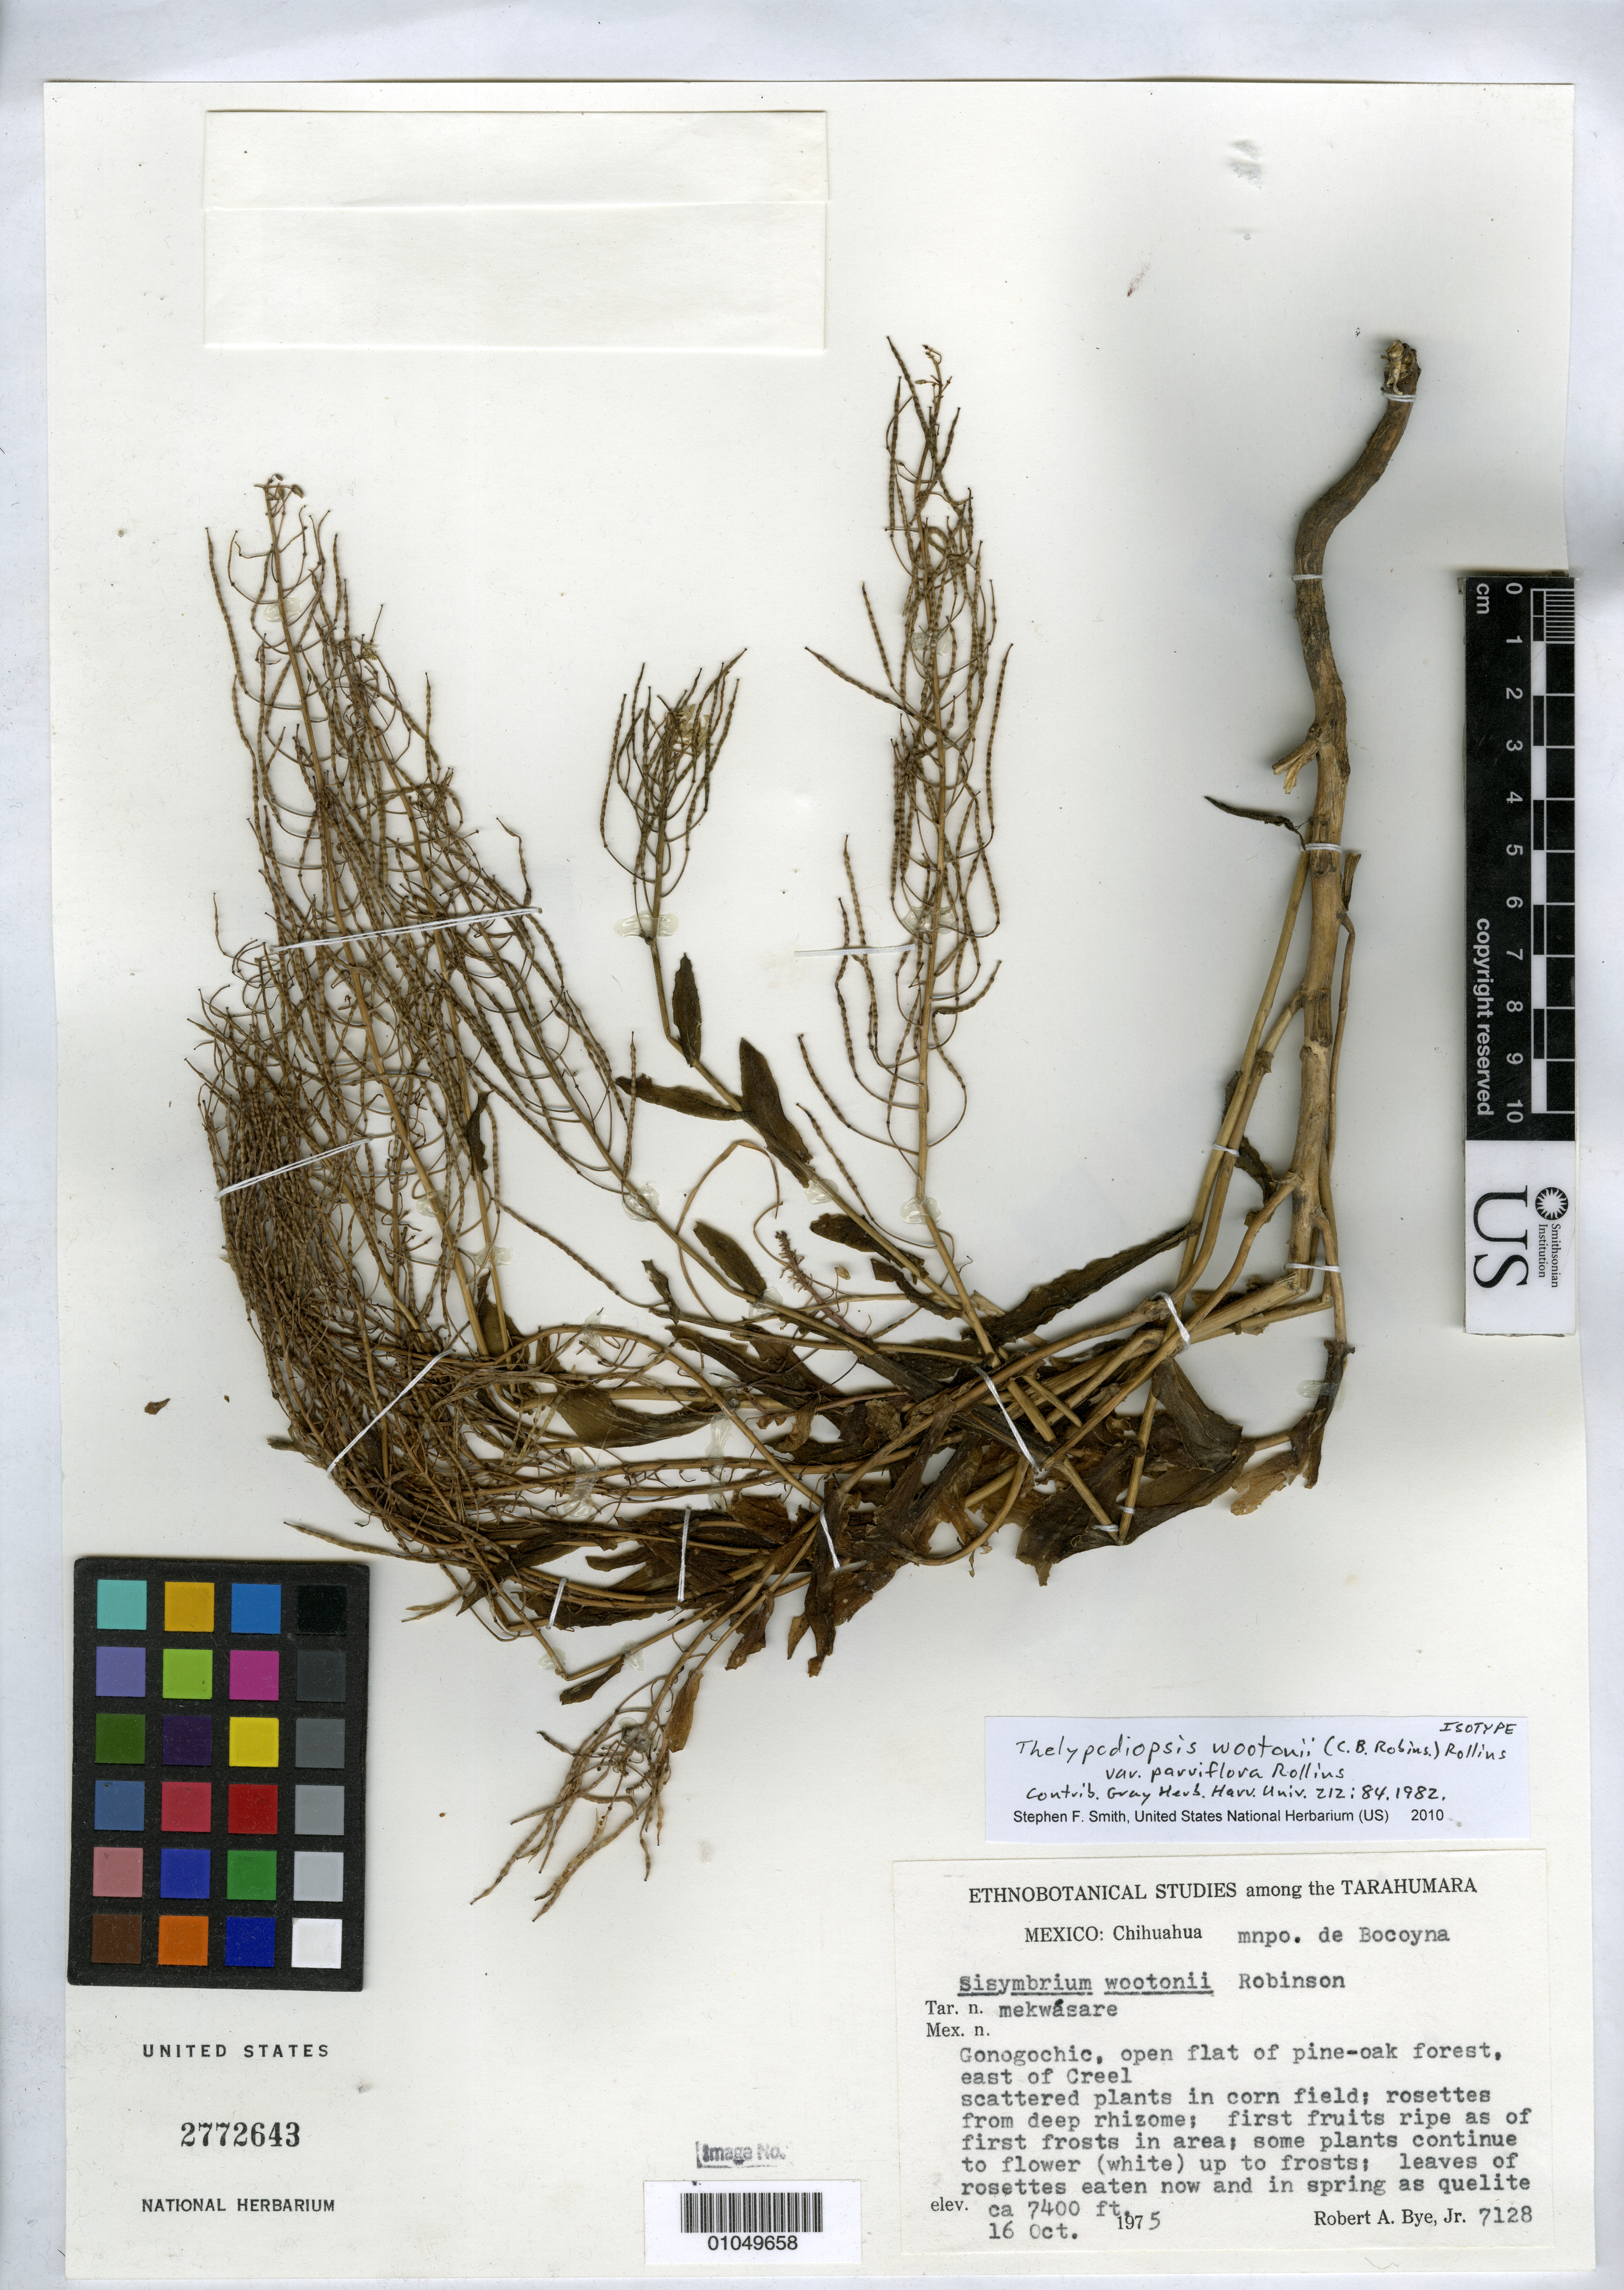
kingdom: Plantae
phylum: Tracheophyta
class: Magnoliopsida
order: Brassicales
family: Brassicaceae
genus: Sisymbrium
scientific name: Sisymbrium wootonii var. parviflora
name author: Rollins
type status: Isotype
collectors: R. A. Bye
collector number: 7128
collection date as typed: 16 Oct 1975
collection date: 1975-10-16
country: Mexico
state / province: Chihuahua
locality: Mnpo. De Bocoyna. Gonogochic, east of Creel.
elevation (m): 2256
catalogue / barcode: US 2772643